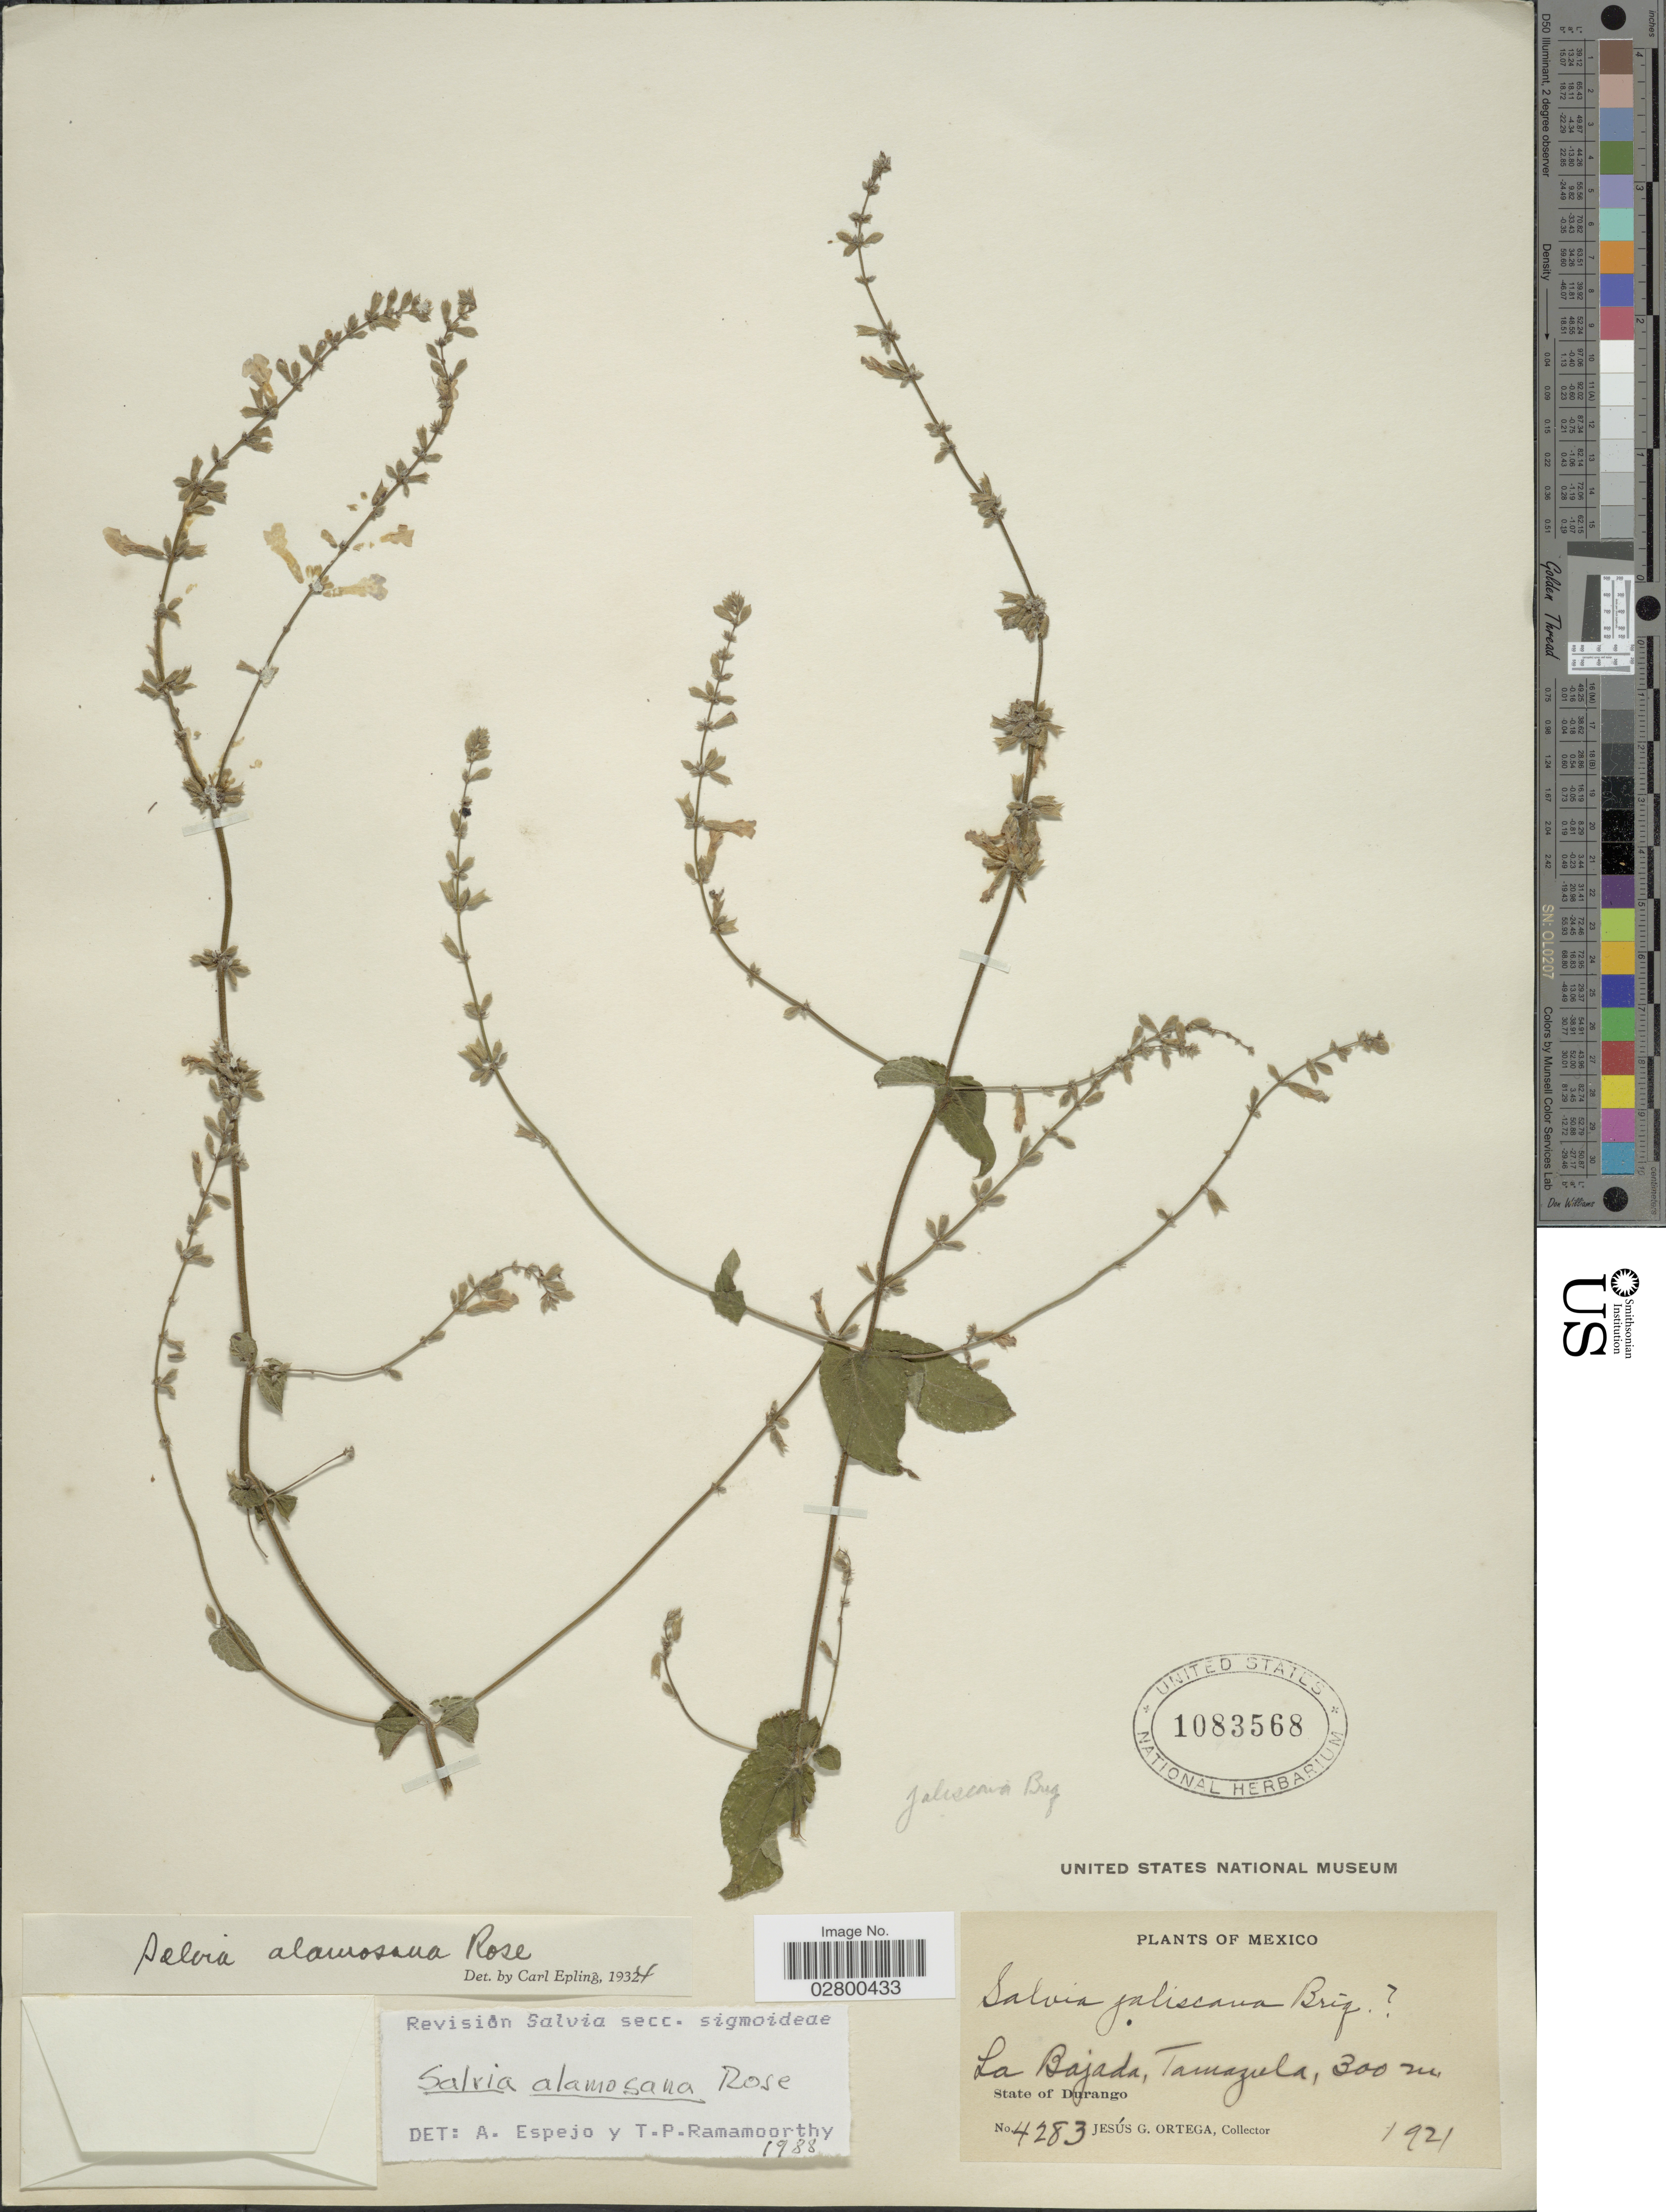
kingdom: Plantae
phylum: Tracheophyta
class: Magnoliopsida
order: Lamiales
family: Lamiaceae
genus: Salvia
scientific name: Salvia alamosana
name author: Rose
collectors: J. Ortega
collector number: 4283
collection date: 1921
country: Mexico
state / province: Durango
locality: La Bajada, Tamazula, State of Durango.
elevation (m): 300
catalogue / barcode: US 1083568